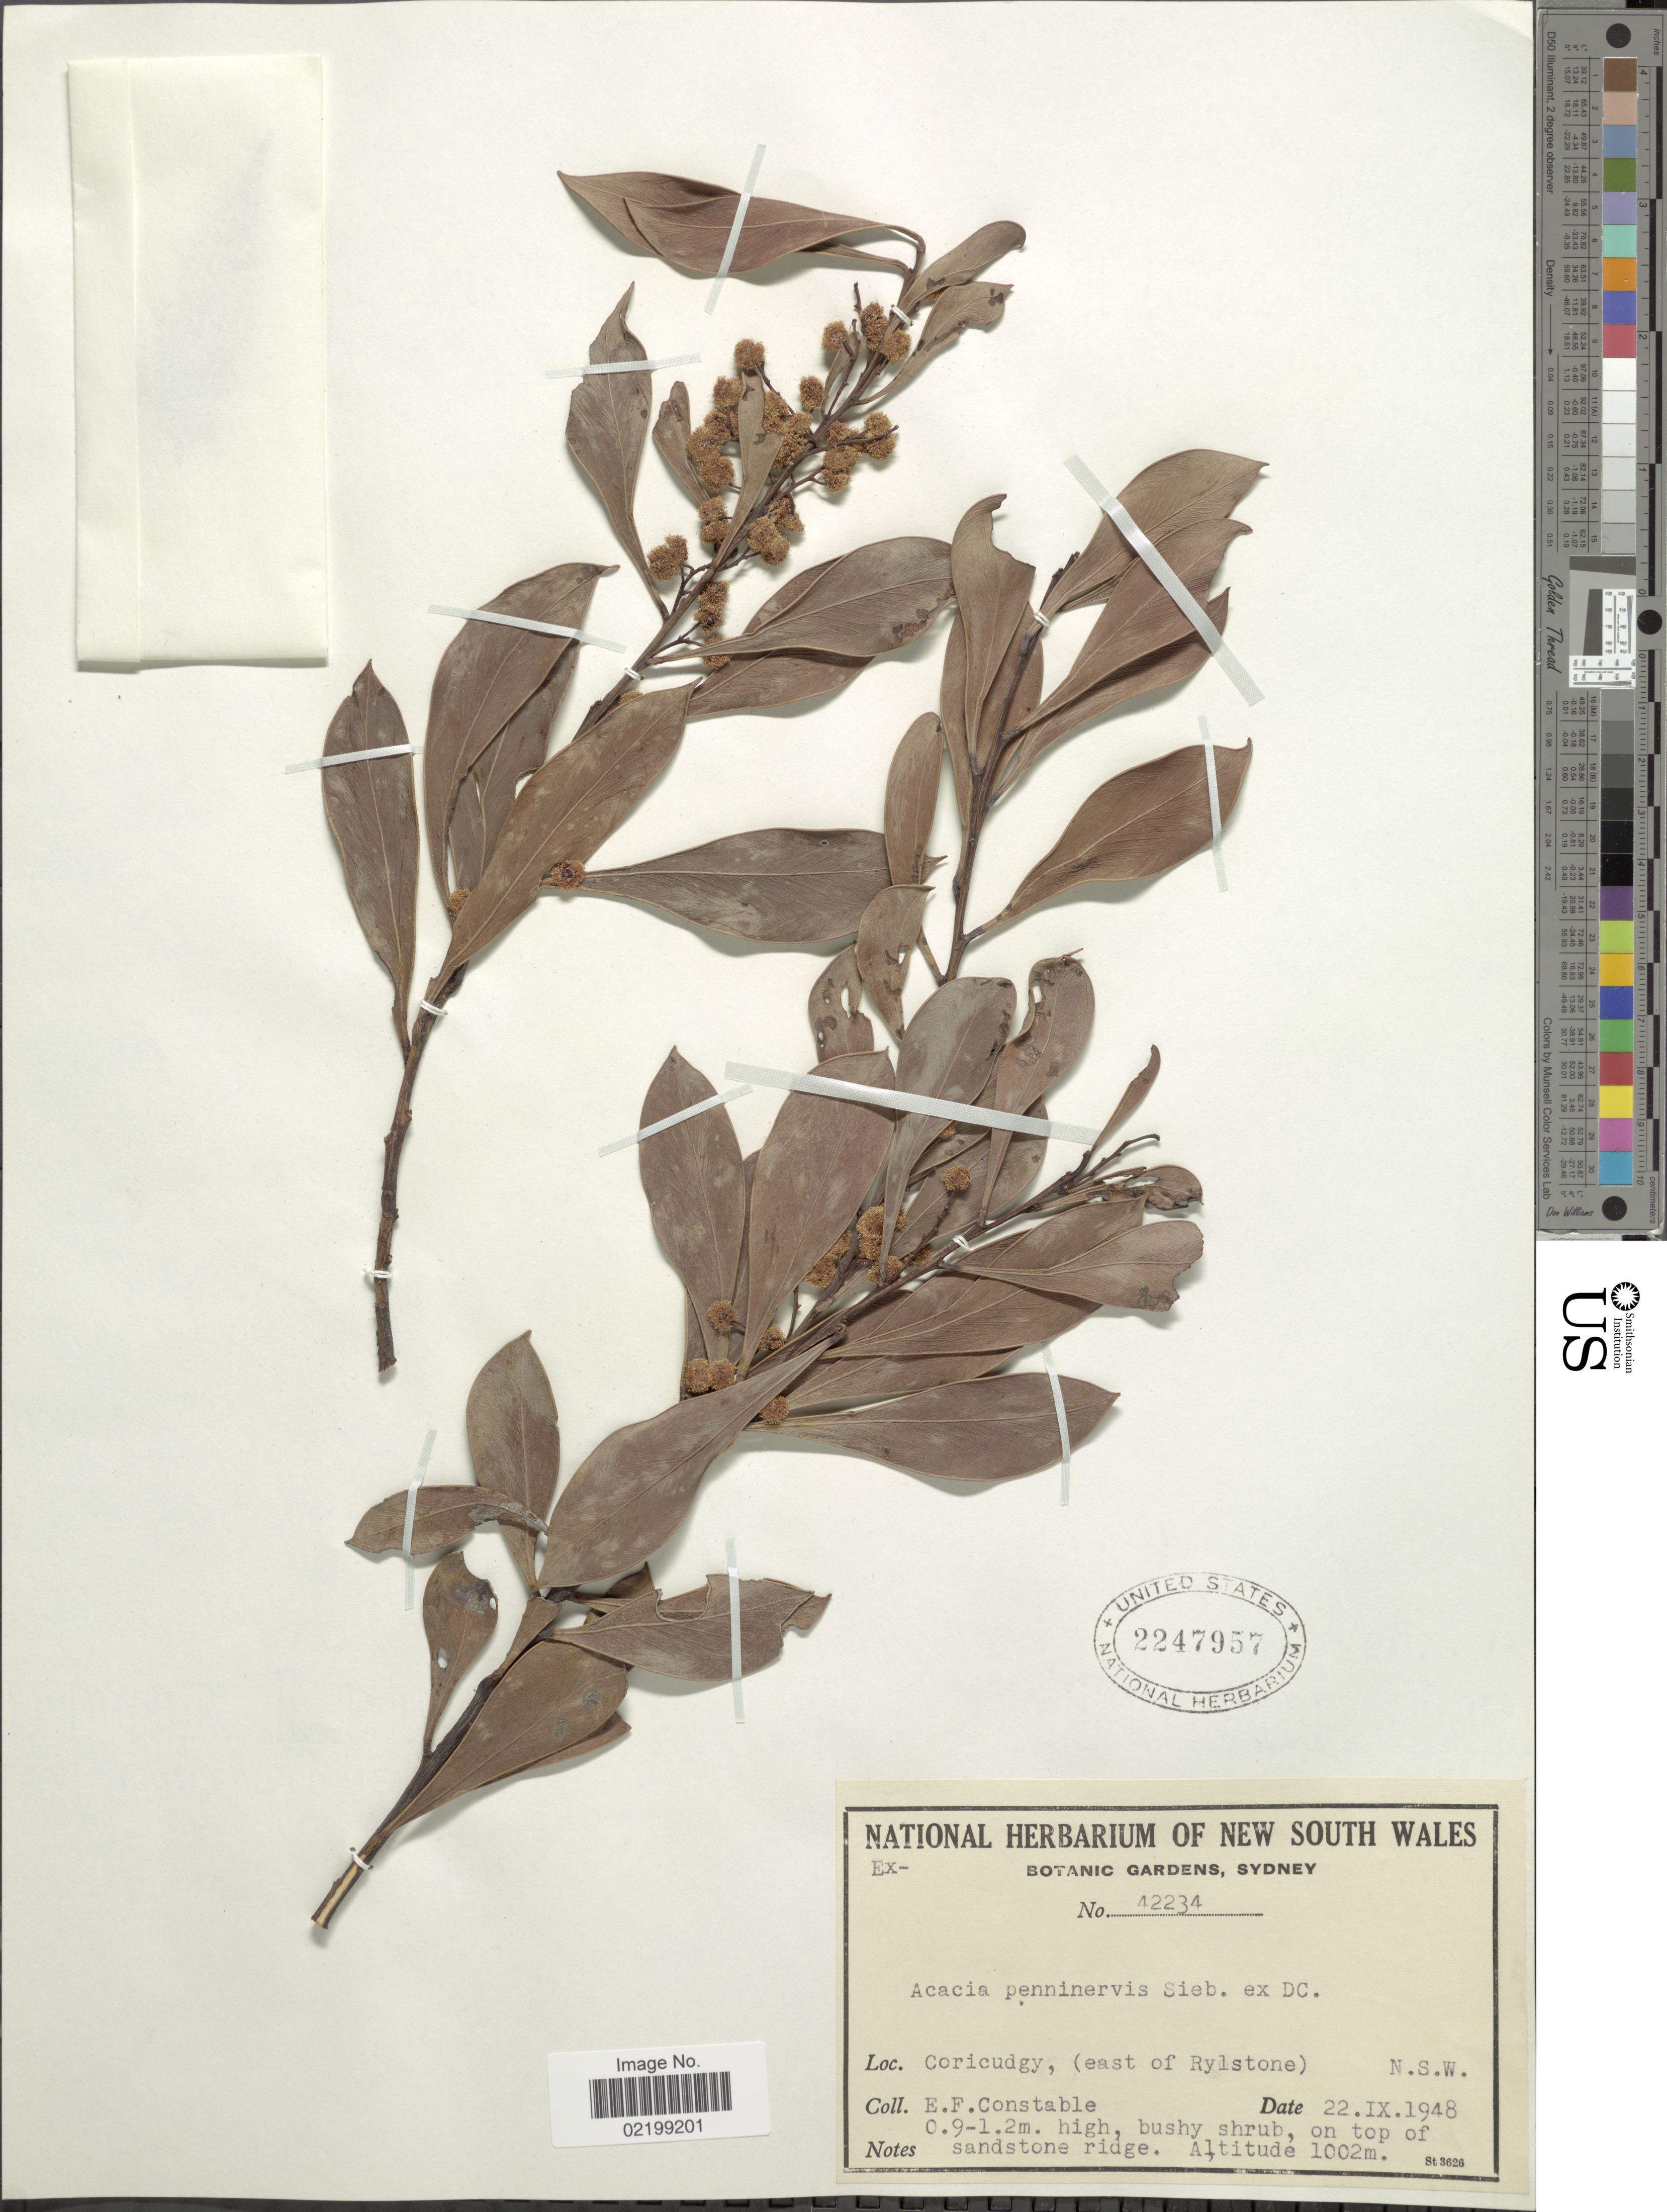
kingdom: Plantae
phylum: Tracheophyta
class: Magnoliopsida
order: Fabales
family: Fabaceae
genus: Acacia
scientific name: Acacia penninervis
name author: DC.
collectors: E. F. Constable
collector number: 42234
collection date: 1948-09-22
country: Australia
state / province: New South Wales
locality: Coricudy, (east of Rylstone), on top of sandstone ridge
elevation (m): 1002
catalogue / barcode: US 2247957